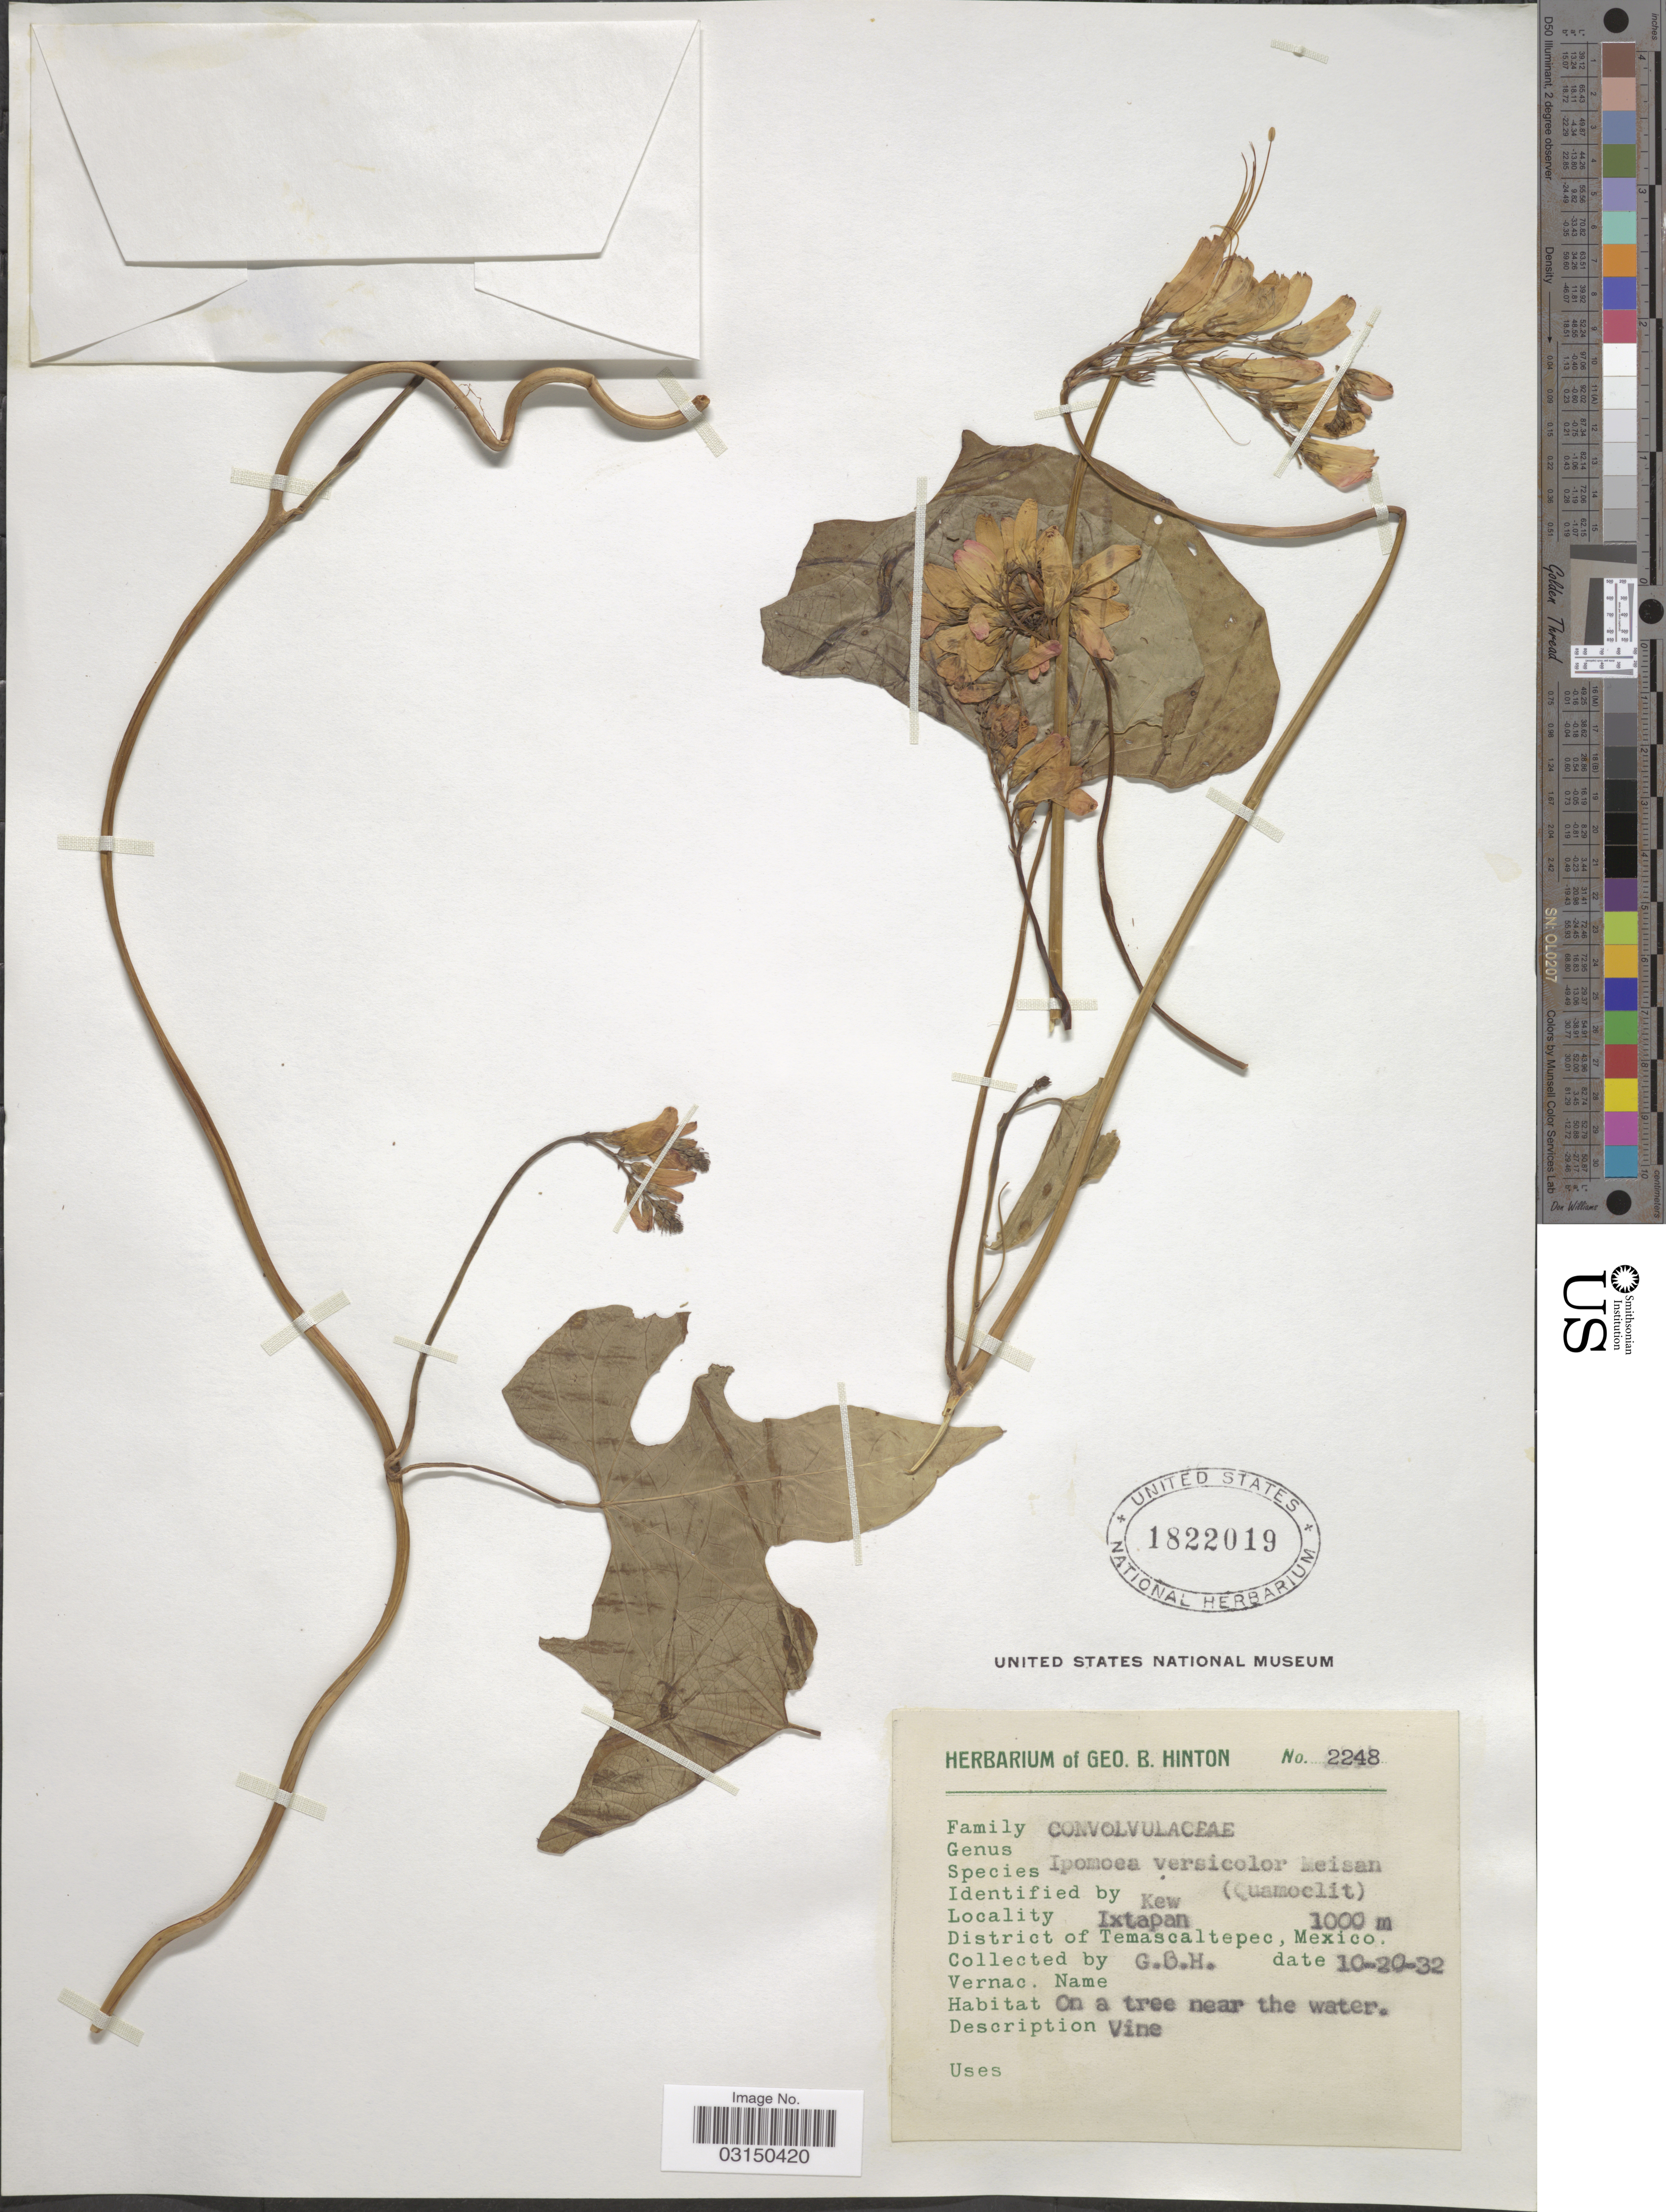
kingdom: Plantae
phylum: Tracheophyta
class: Magnoliopsida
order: Solanales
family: Convolvulaceae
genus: Ipomoea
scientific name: Ipomoea lobata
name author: (Cerv.) Thell.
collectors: G. B. Hinton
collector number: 2248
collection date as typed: Transcribed d/m/y: 20/10/32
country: Mexico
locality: Ixtapan. District of Temascaltepec.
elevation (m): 1000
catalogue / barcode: US 1822019